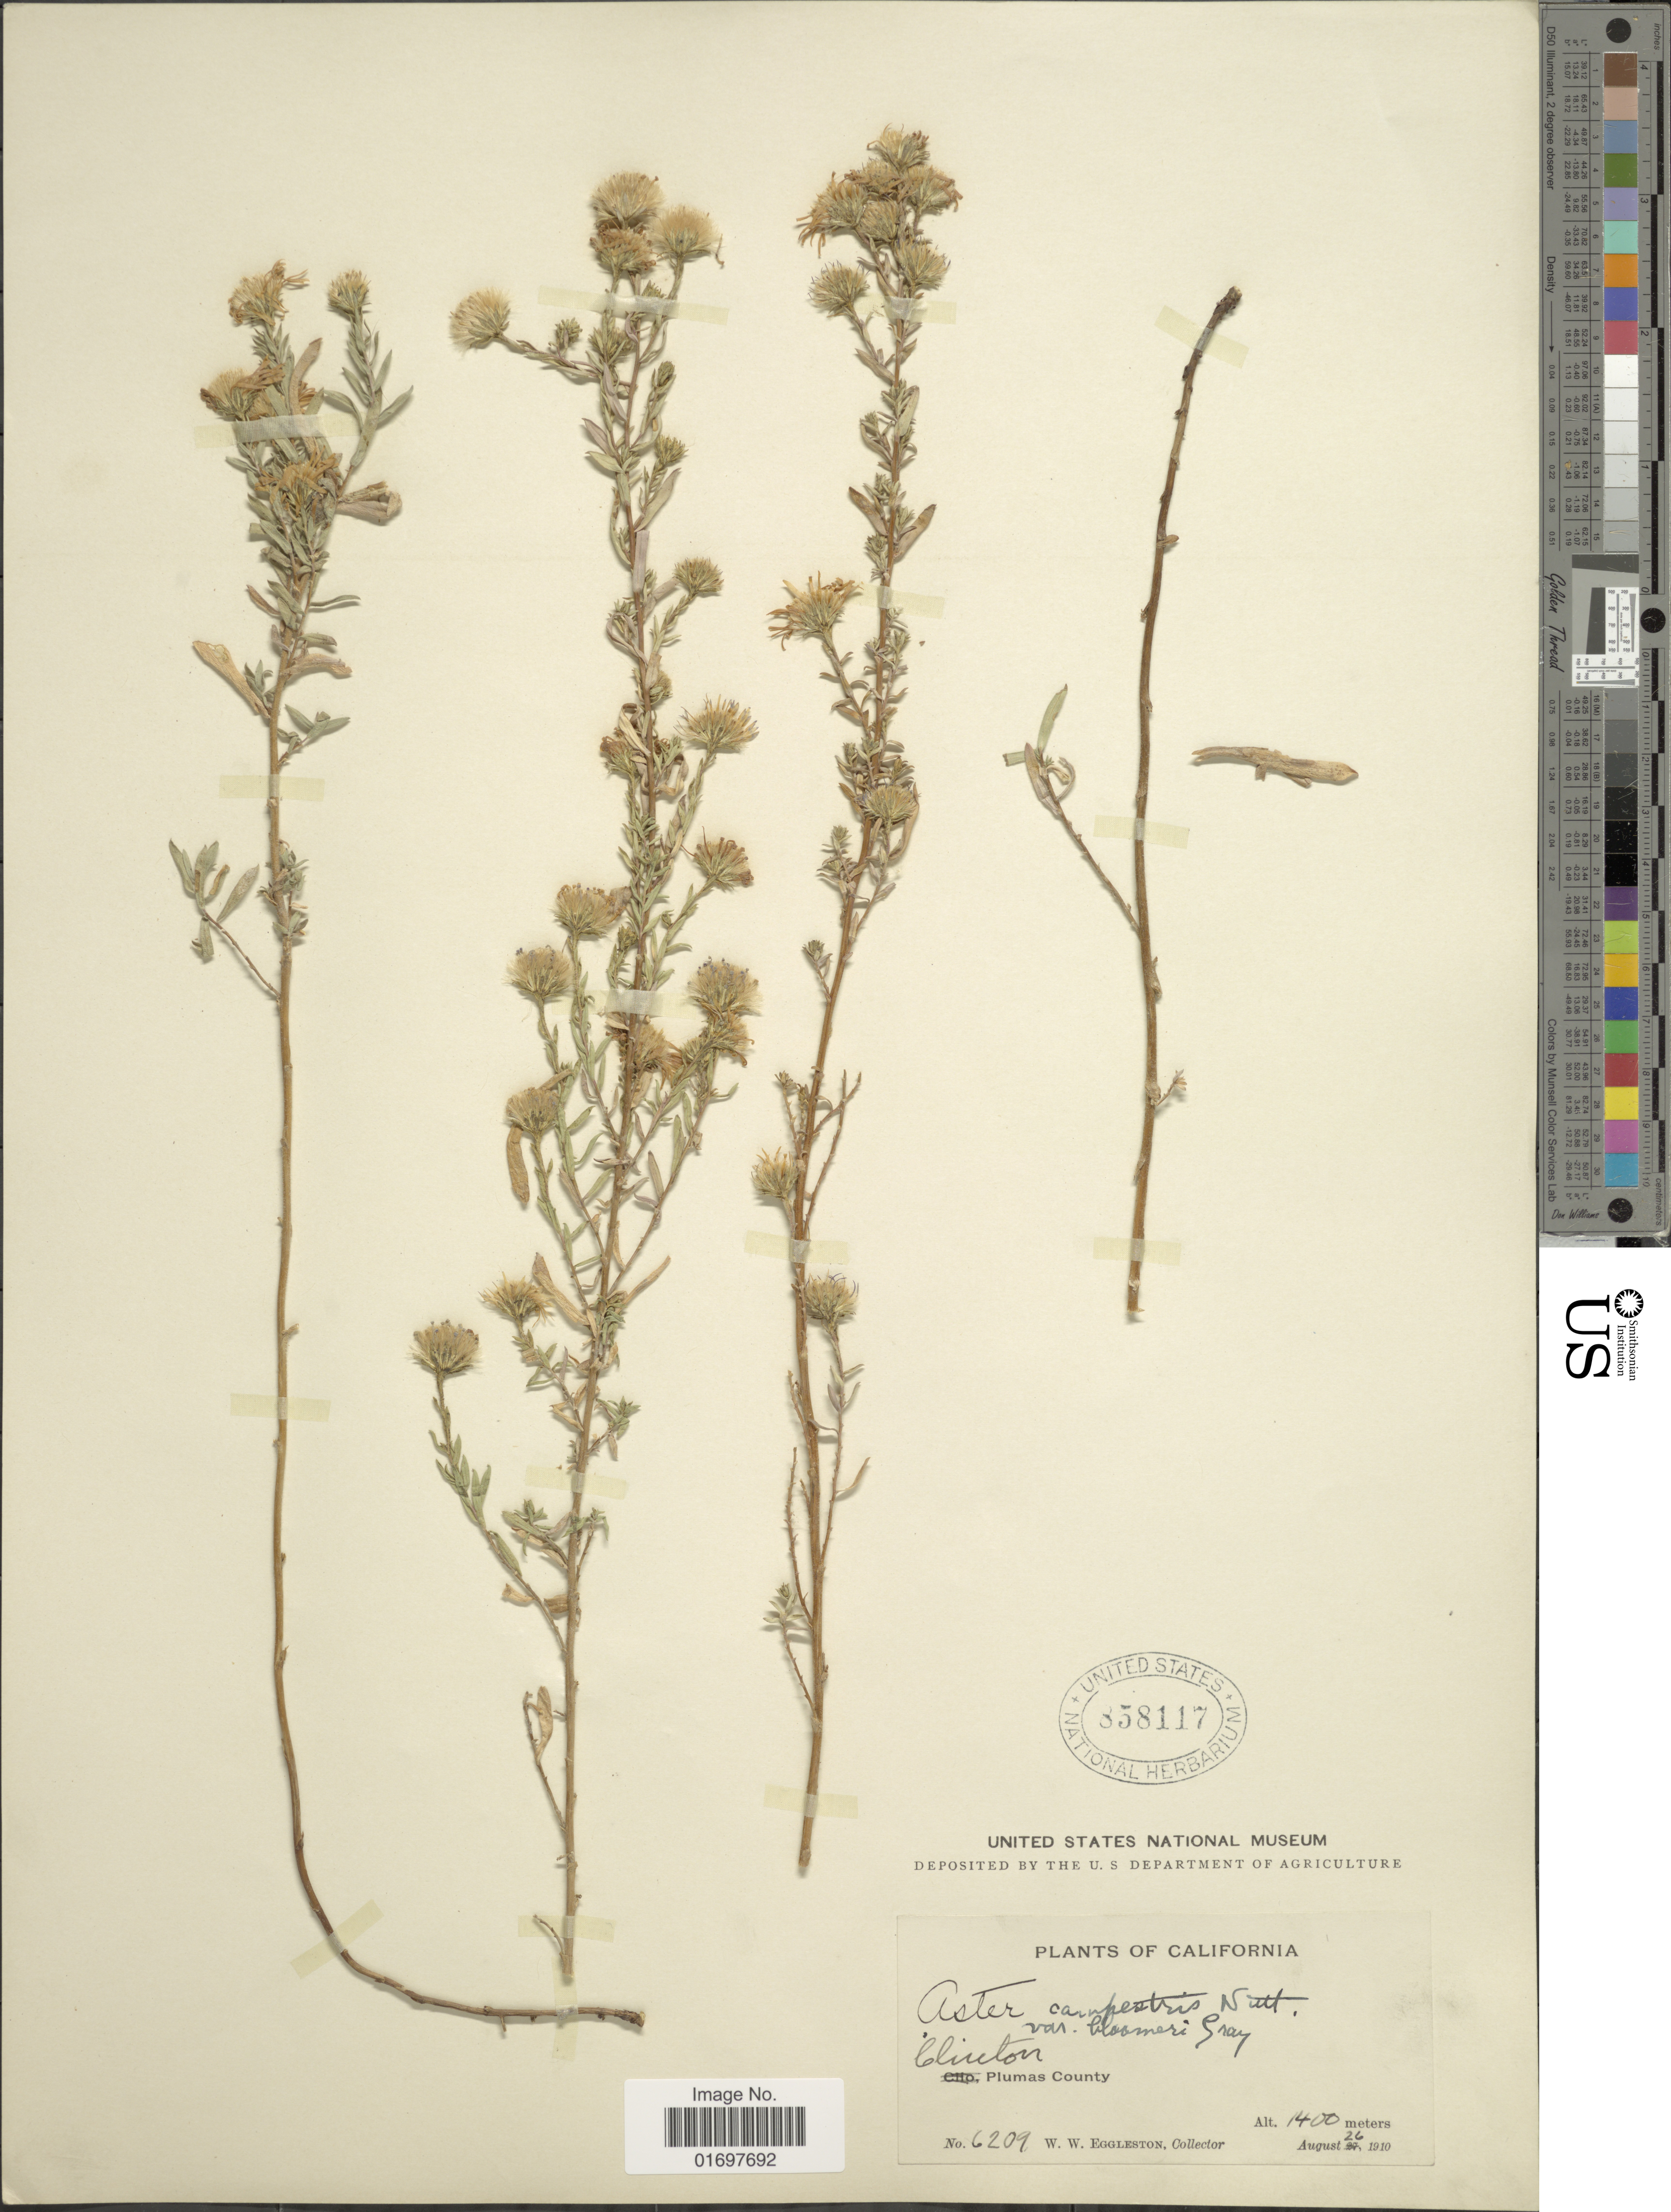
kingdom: Plantae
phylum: Tracheophyta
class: Magnoliopsida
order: Asterales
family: Asteraceae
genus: Symphyotrichum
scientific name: Symphyotrichum campestre var. bloomeri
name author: (A. Gray) G.L. Nesom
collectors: W. W. Eggleston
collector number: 6209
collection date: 1910-08-26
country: United States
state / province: California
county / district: Plumas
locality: Clinton Plumas County.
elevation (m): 1400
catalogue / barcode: US 858117